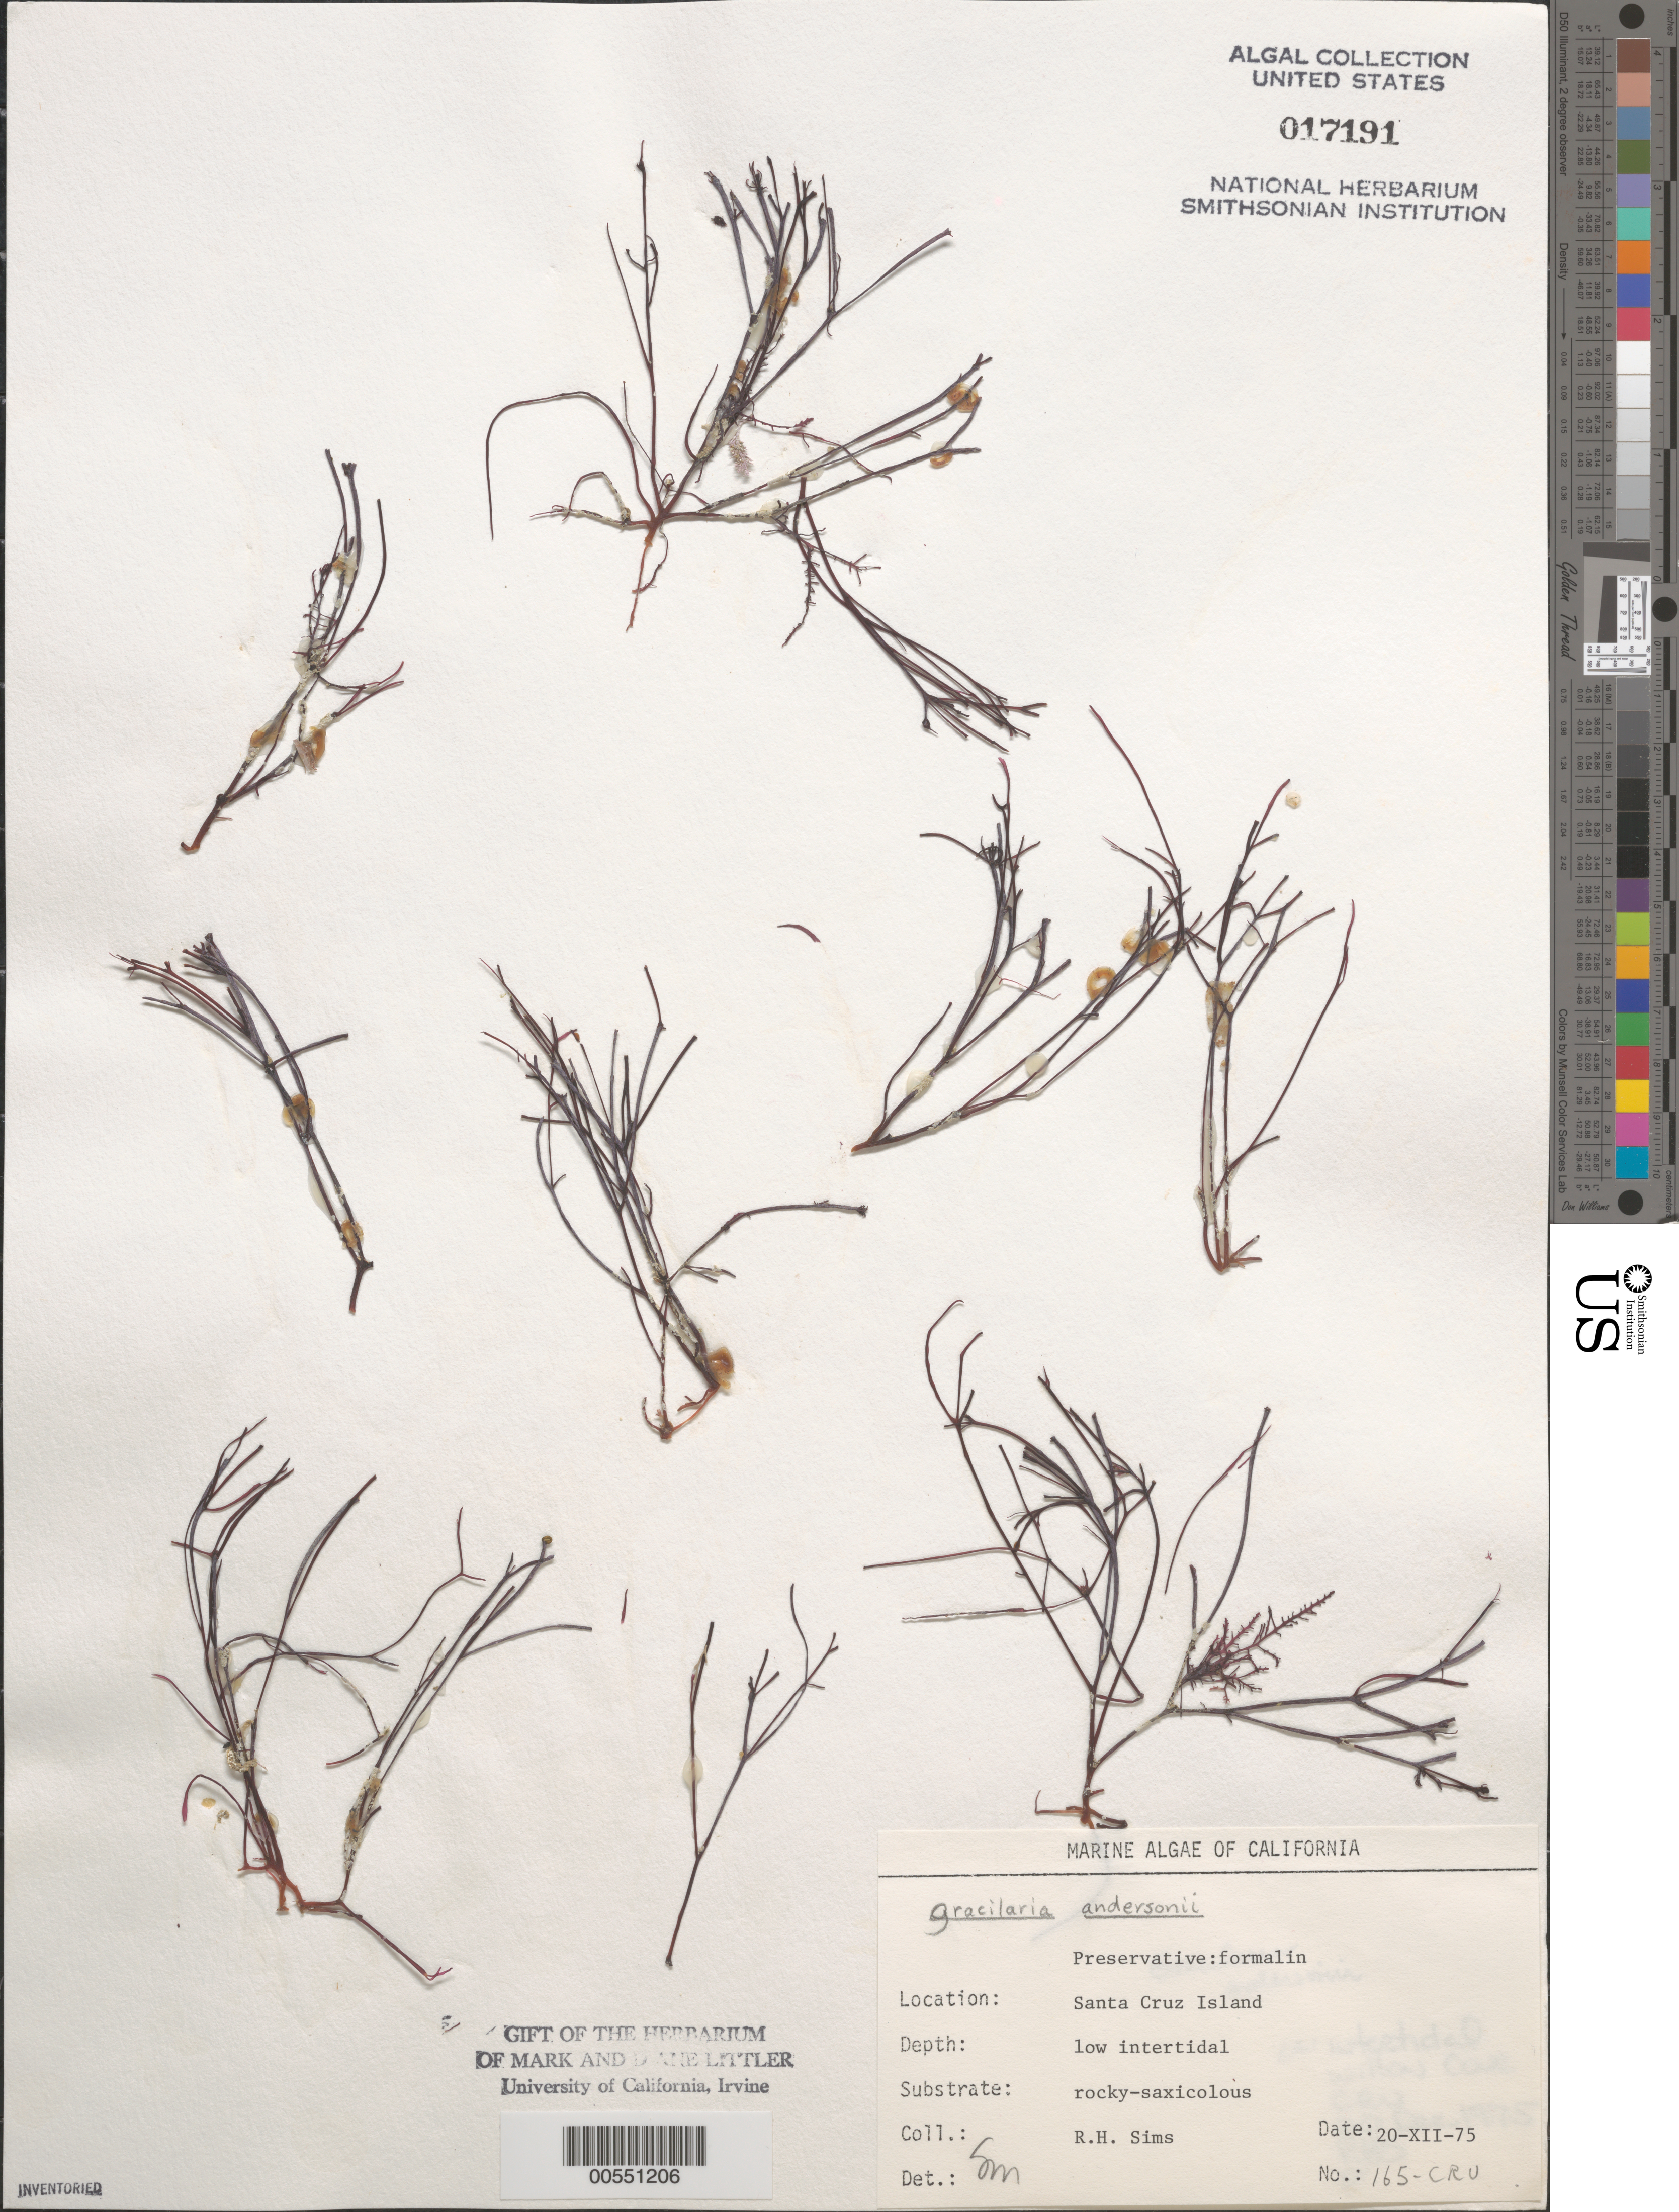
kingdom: Plantae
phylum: Rhodophyta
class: Florideophyceae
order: Gracilariales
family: Gracilariaceae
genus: Gracilariopsis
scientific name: Gracilariopsis andersonii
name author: (Grunow) E.Y. Dawson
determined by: Algae name updating Project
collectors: R. H. Sims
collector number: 165-cru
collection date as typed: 20 Dec 1975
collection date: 1975-12-20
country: United States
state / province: California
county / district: Santa Barbara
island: Santa Cruz Island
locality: Willows Cove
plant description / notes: BLM-SOCALBIGHT Rocky Intertidal Survey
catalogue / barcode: US 17191